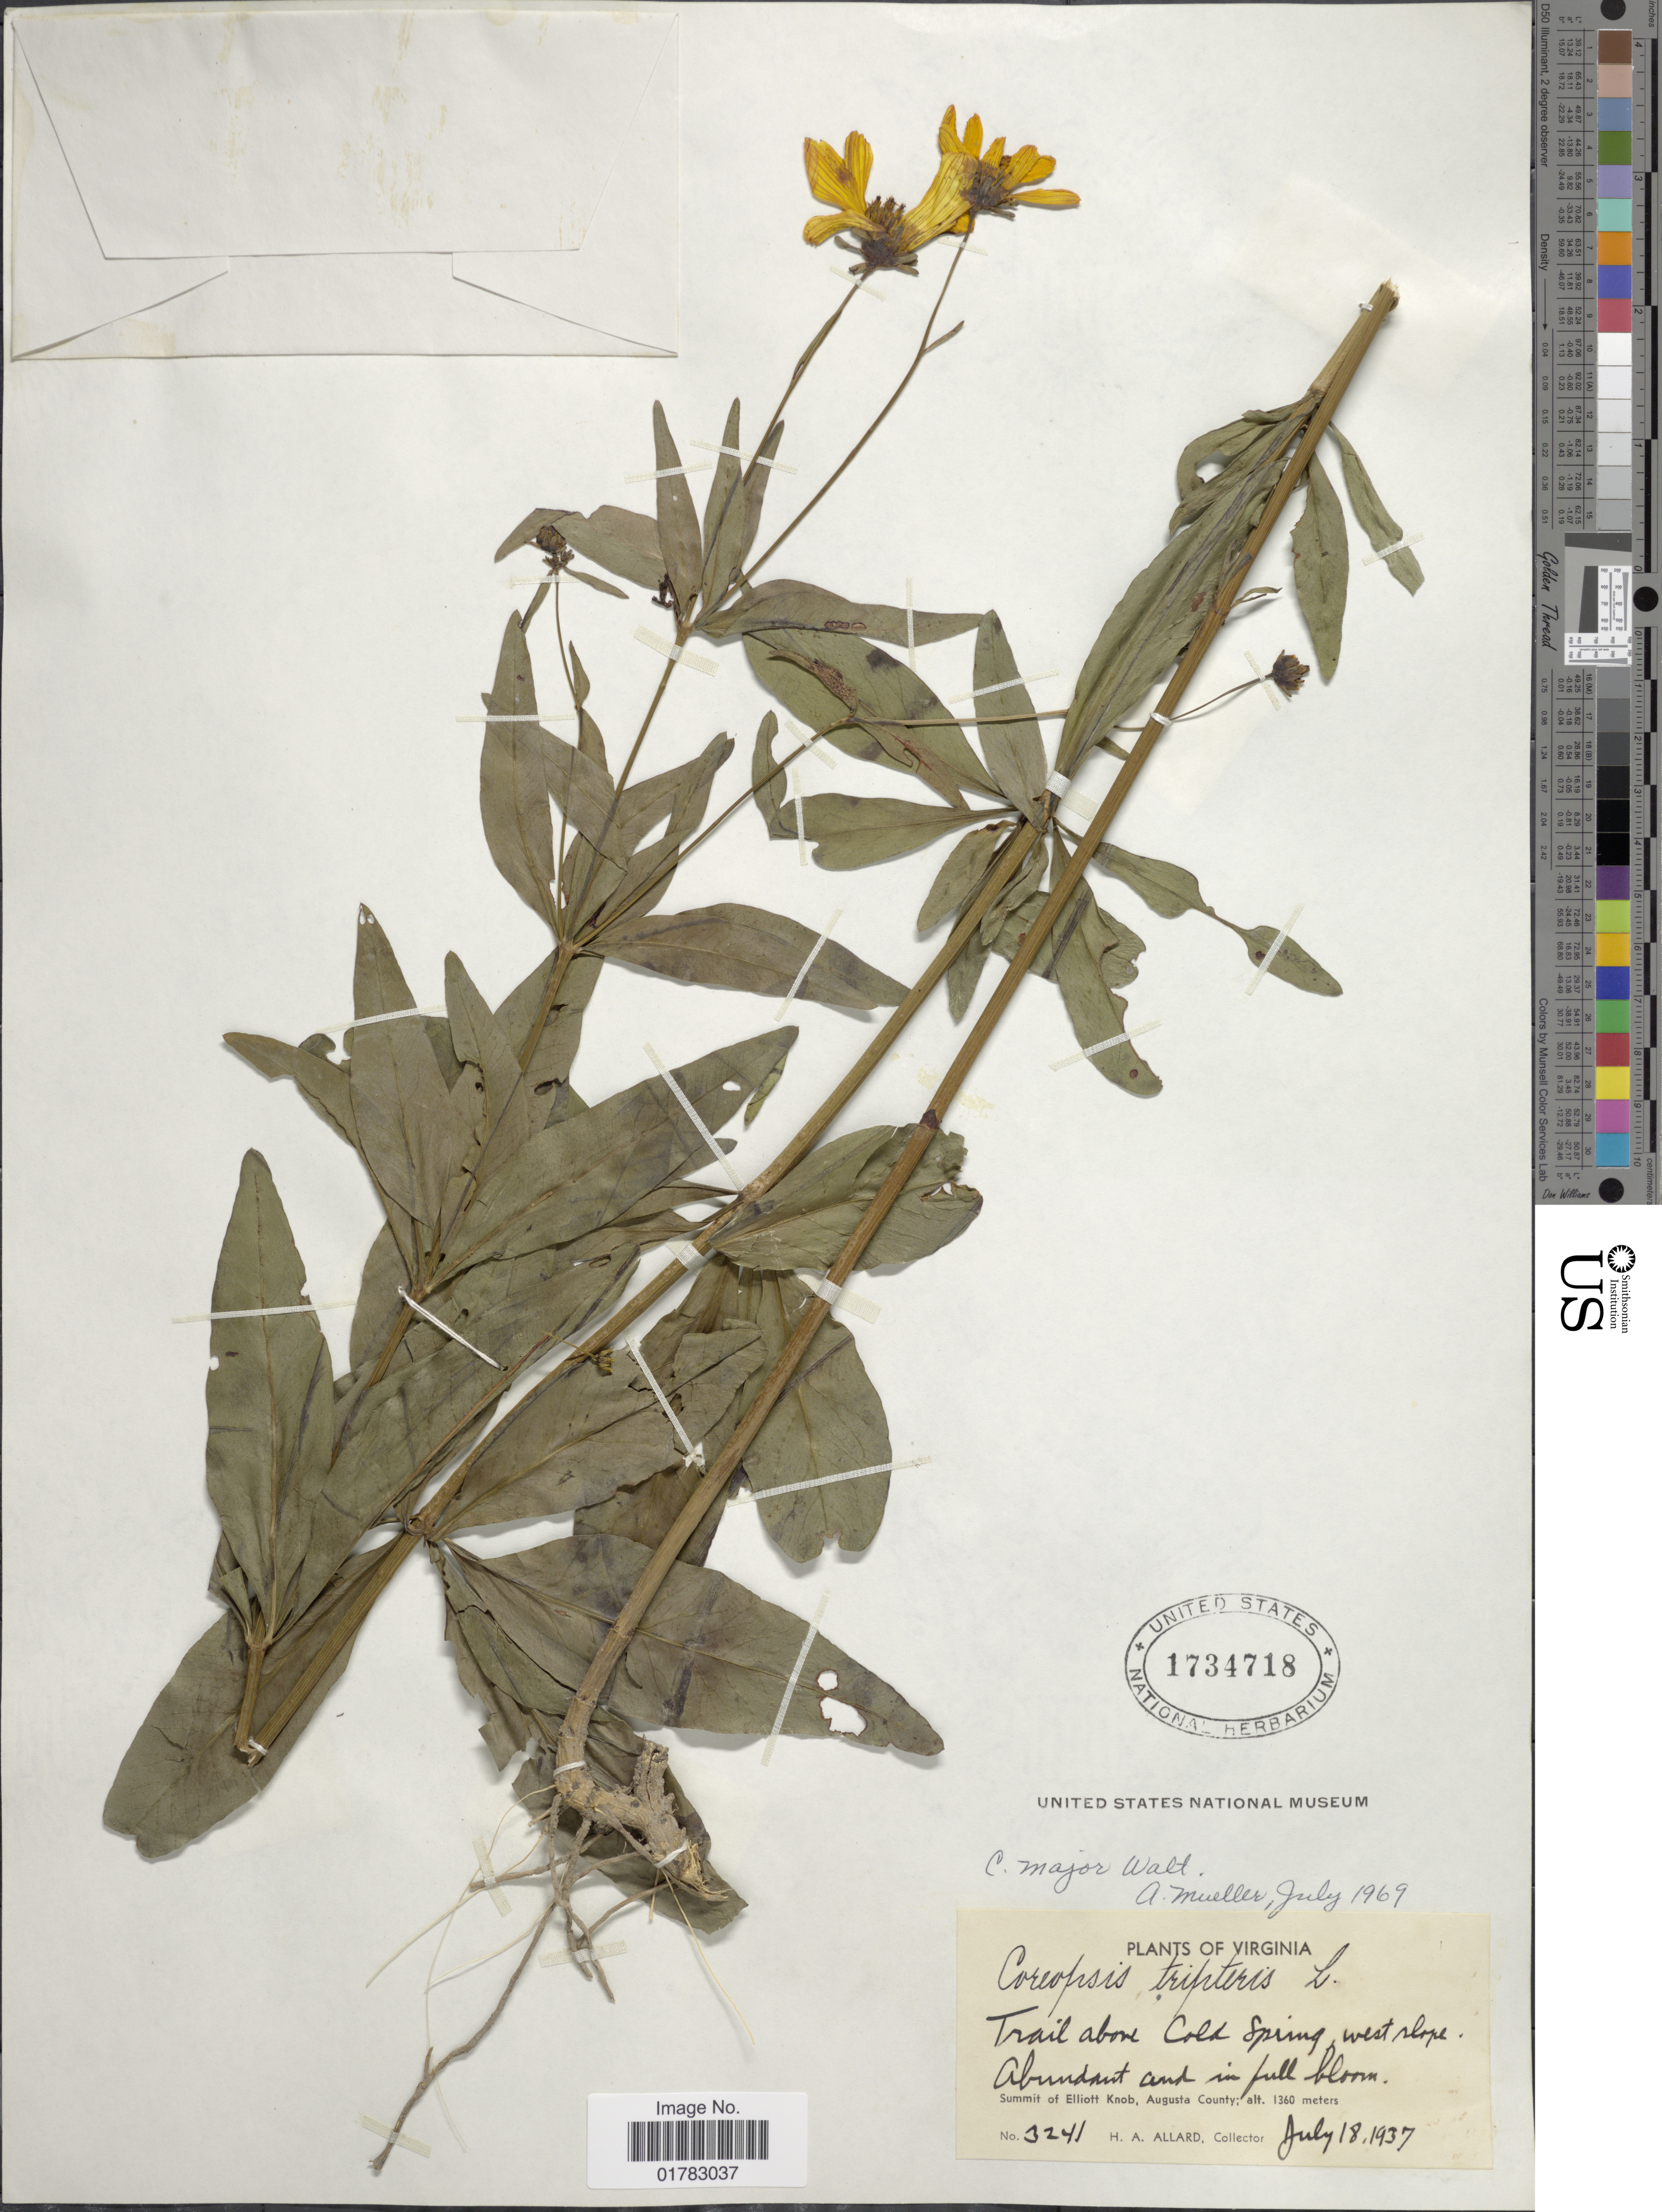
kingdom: Plantae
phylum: Tracheophyta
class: Magnoliopsida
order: Asterales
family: Asteraceae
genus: Coreopsis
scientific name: Coreopsis major var. stellata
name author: (Nutt.) Torr. & A. Gray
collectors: H. A. Allard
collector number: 3241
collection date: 1937-07-18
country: United States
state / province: Virginia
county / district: Augusta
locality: Trail above Cold Spring, west slope, Abundant and in full bloom, Summit of Elliott Knob, Augusta County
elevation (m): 1360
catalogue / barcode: US 1734718